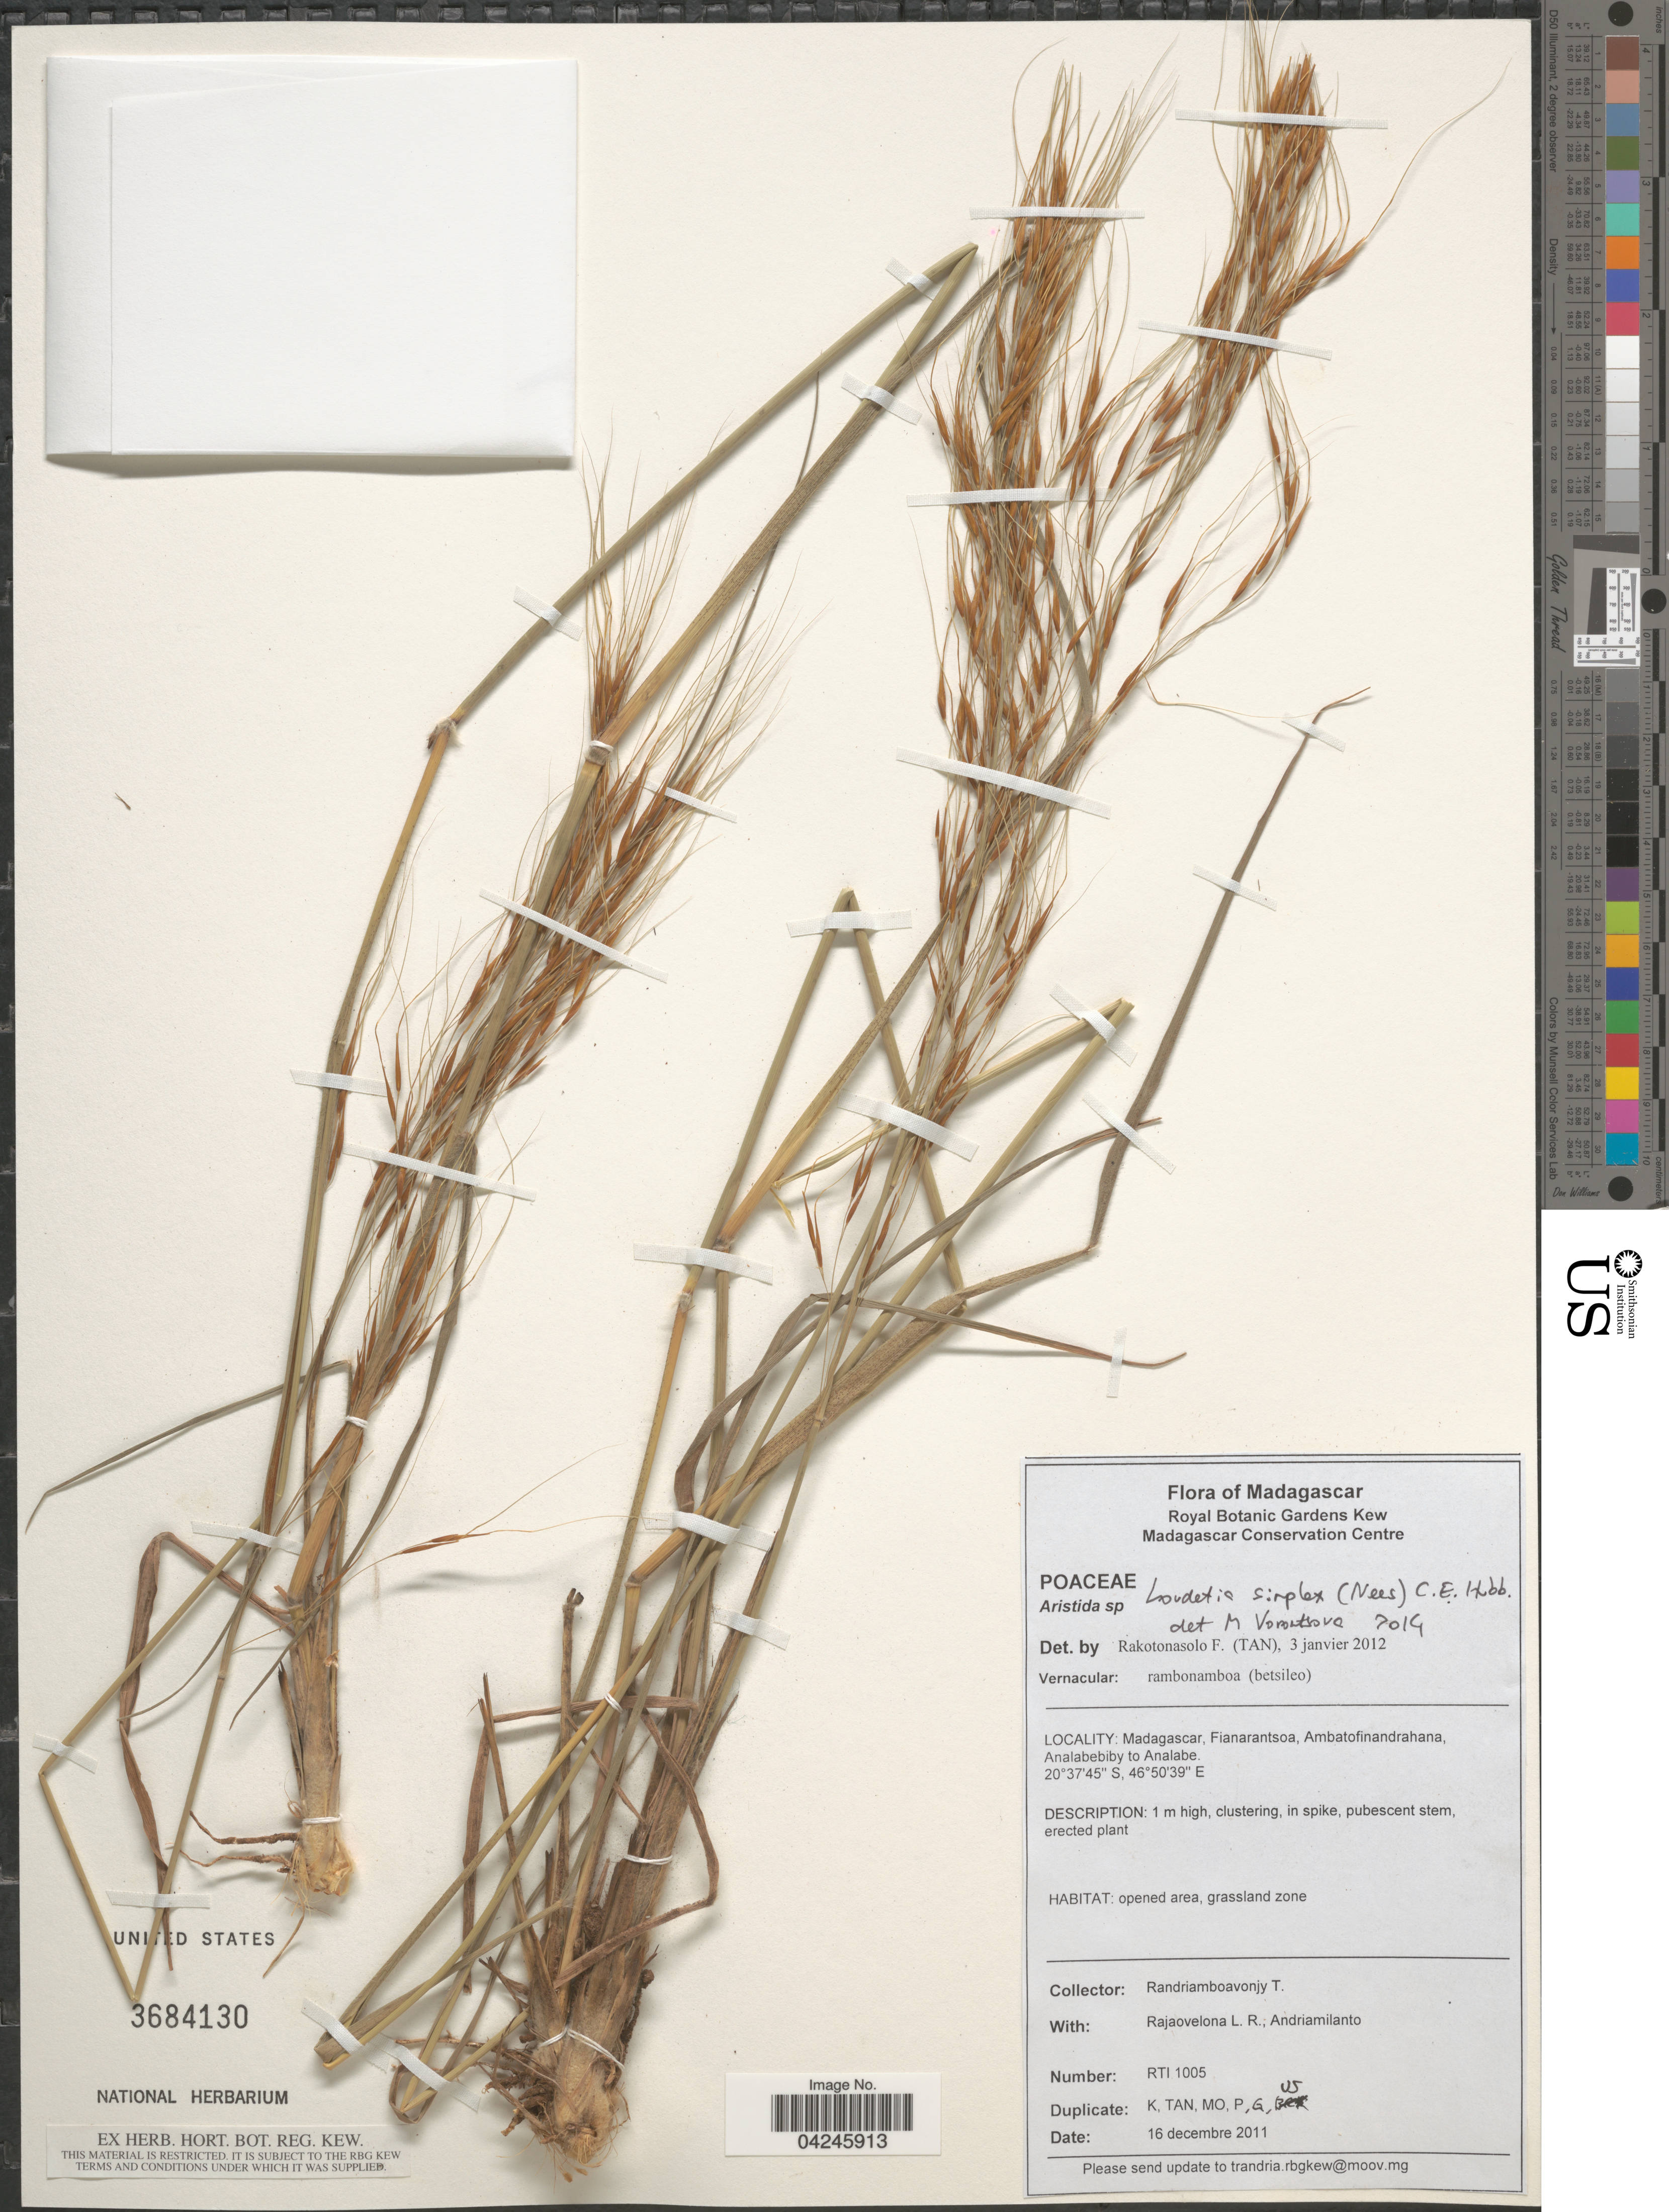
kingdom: Plantae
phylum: Tracheophyta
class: Liliopsida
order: Poales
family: Poaceae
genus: Loudetia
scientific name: Loudetia simplex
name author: (Nees) C.E. Hubb.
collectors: T. Randriamboavonjy, L. Rajaovelona & Andriamilanto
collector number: RTI 1005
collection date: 2011-12-16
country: Madagascar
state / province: Amoron'i Mania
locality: Ambatofinandrahana, Analabebiby to Analabe. Opened area, grassland zone.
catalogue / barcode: US 3684130